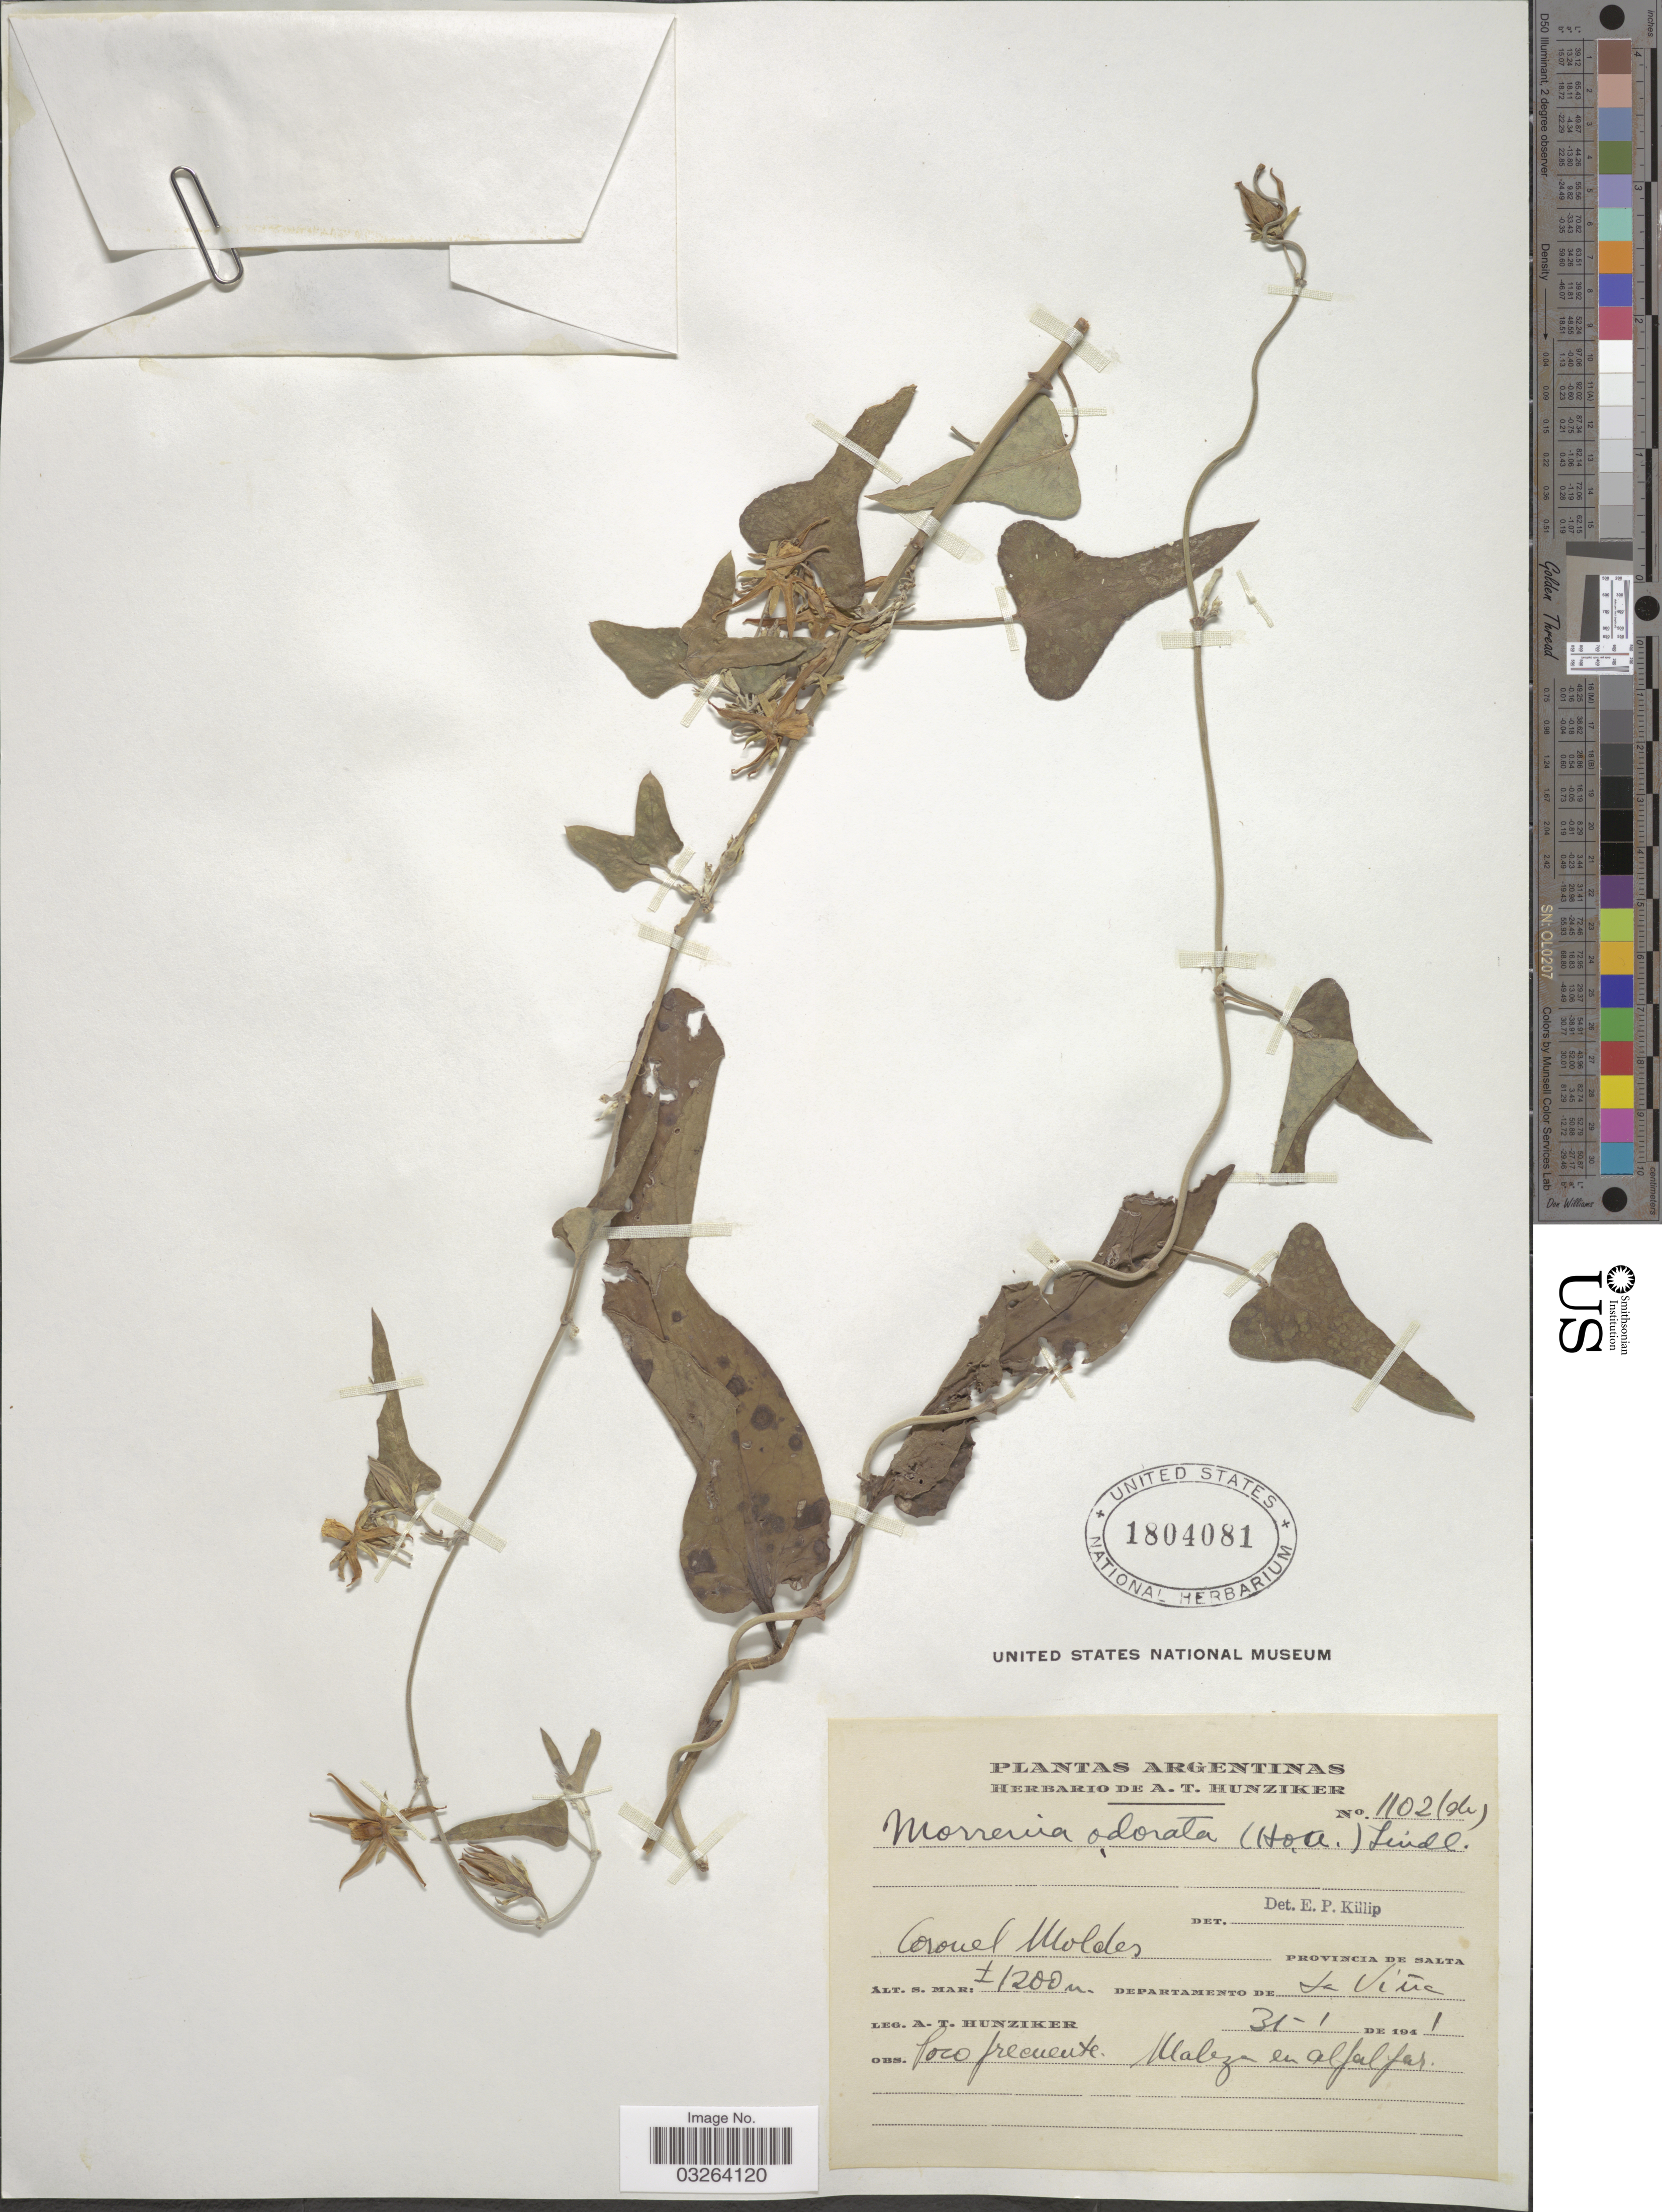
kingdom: Plantae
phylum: Tracheophyta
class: Magnoliopsida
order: Gentianales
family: Apocynaceae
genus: Morrenia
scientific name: Morrenia odorata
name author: (Hook. & Arn.) Lindl.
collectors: A. T. Hunziker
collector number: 1102(de)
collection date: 1941-01-31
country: Argentina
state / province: Salta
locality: Coronel Moldes. Provincia de Salta. Departamento de La Viña.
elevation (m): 1200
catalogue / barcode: US 1804081